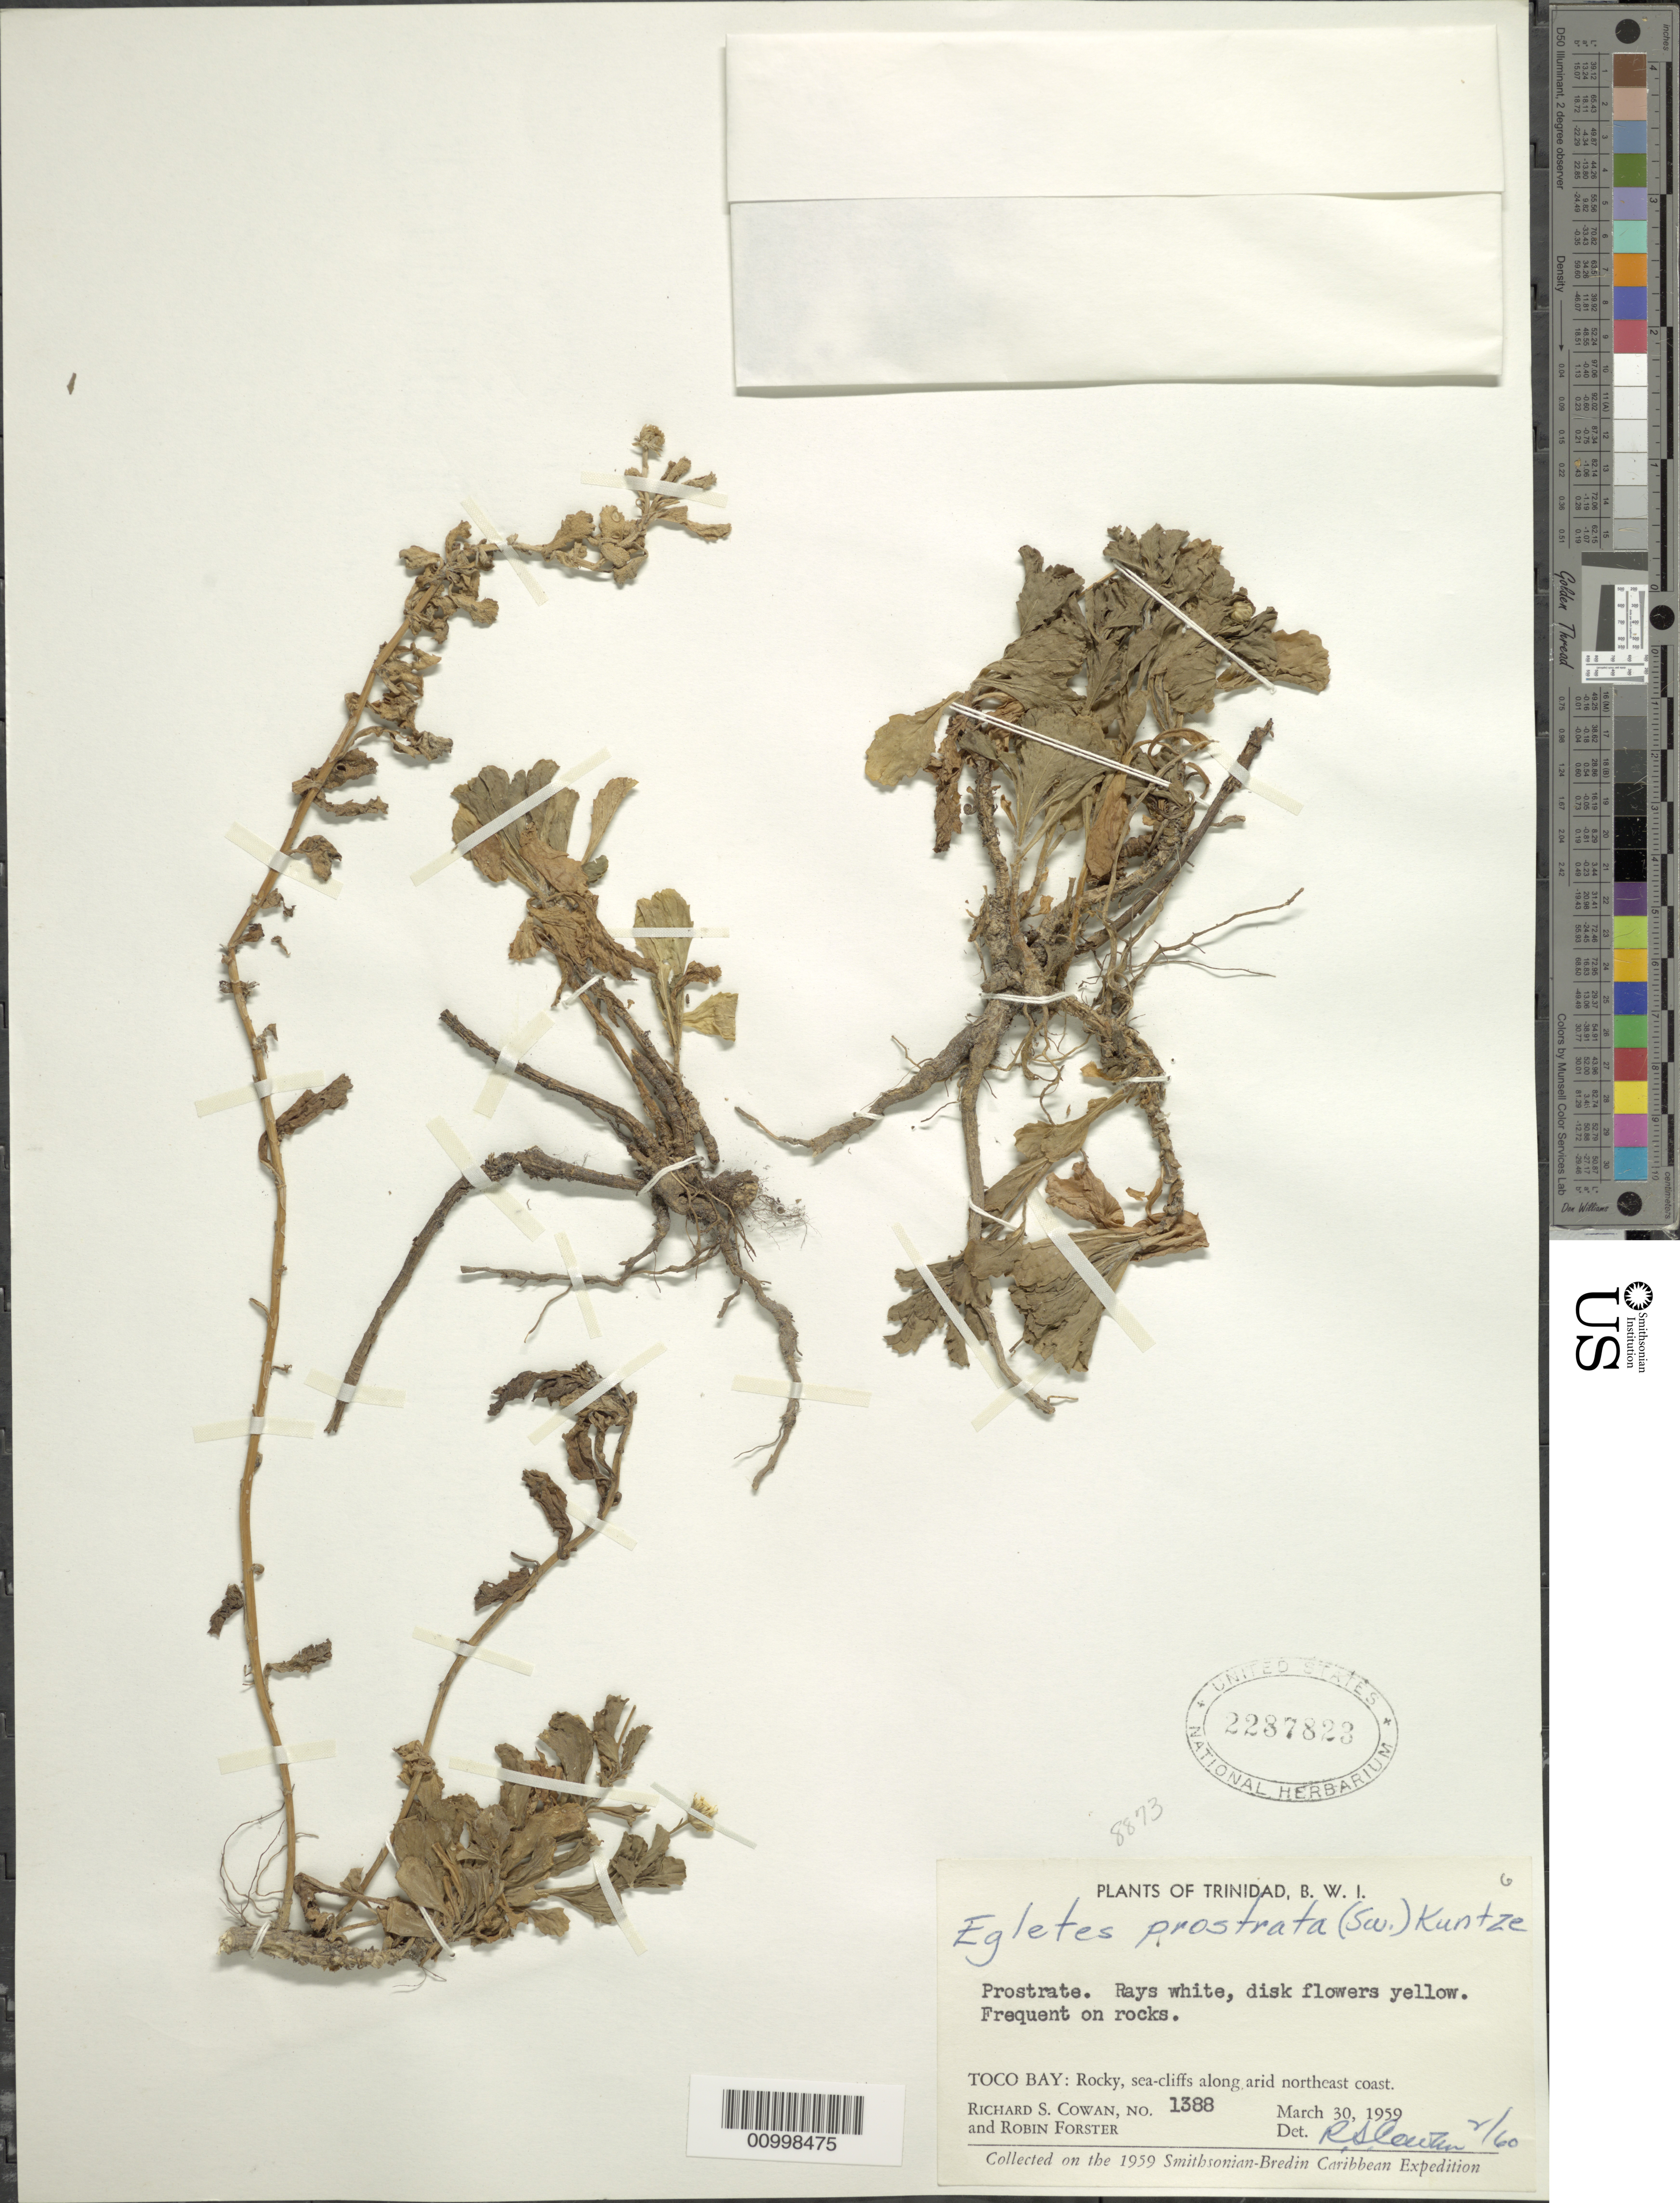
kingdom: Plantae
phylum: Tracheophyta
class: Magnoliopsida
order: Asterales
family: Asteraceae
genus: Egletes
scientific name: Egletes prostrata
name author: (Sw.) Kuntze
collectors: R. S. Cowan & R. Forster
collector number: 1388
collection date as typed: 30 Mar 1959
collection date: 1959-03-30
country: Trinidad and Tobago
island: Trinidad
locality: Toco Bay: Rocky, sea-cliffs along arid northeast coast. Frequent on rocks.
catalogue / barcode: US 2287823